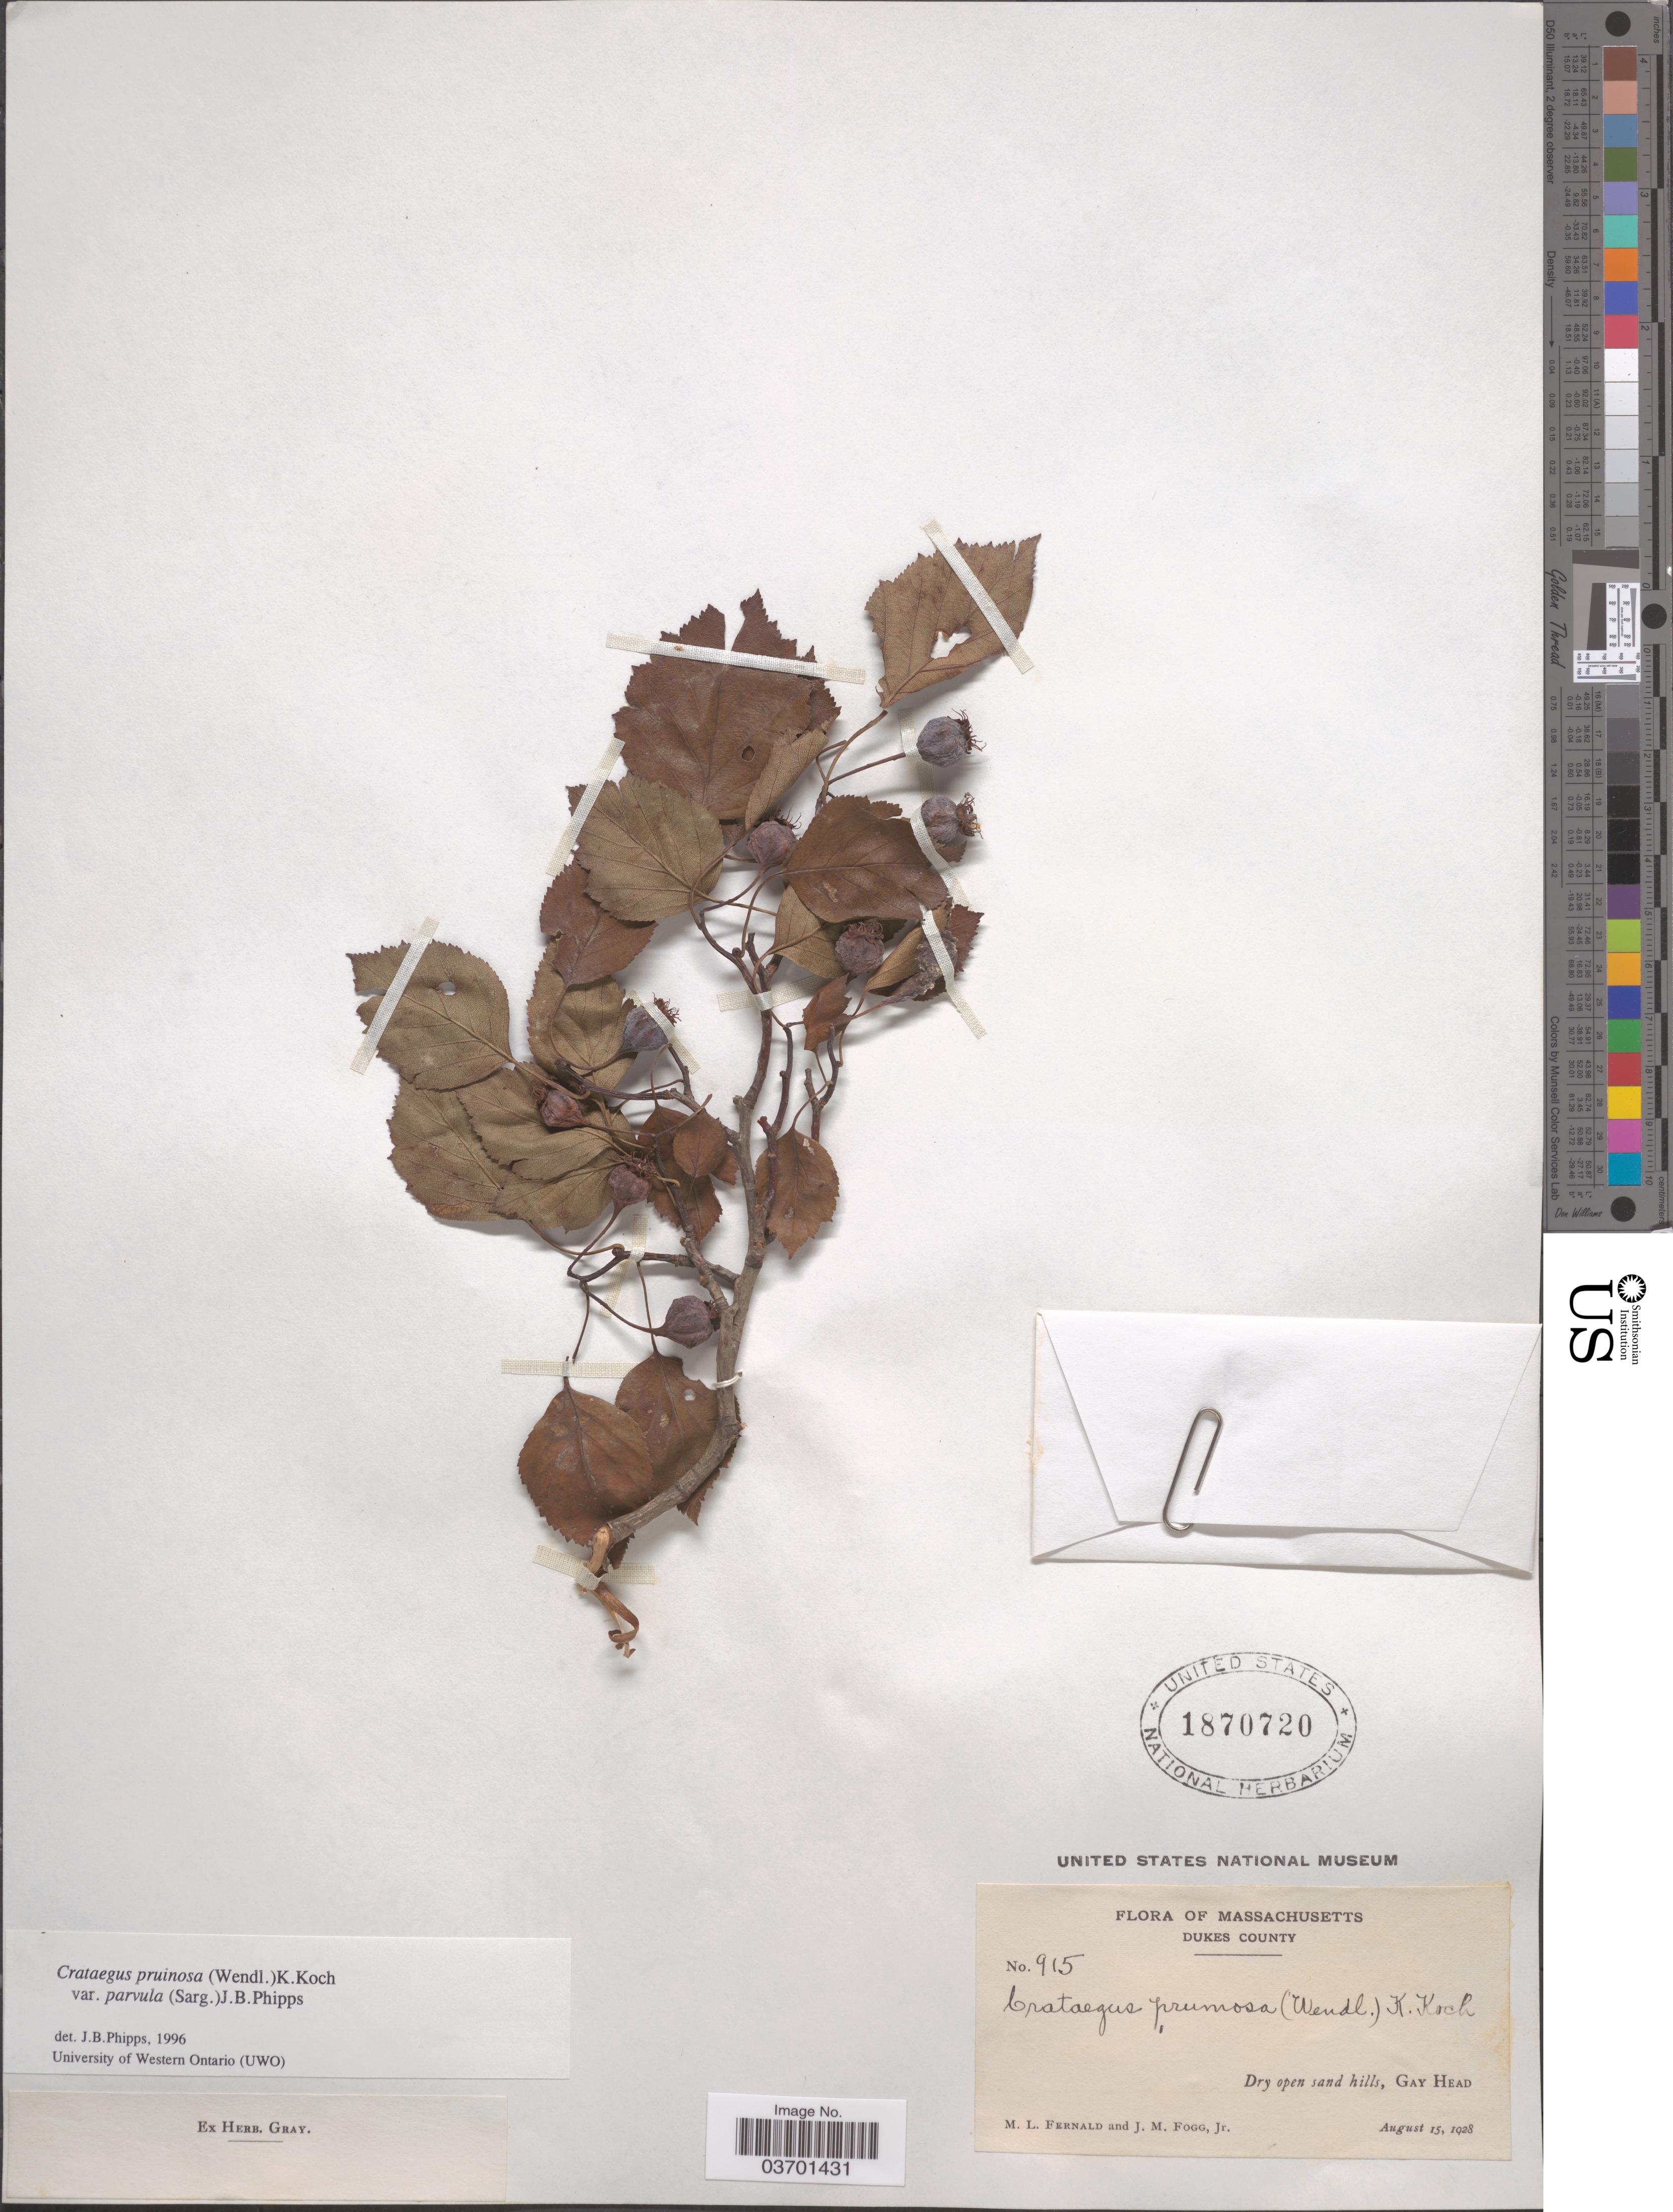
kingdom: Plantae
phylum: Tracheophyta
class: Magnoliopsida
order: Rosales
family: Rosaceae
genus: Crataegus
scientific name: Crataegus pruinosa var. parvula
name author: (Sarg.) J.B. Phipps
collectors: M. L. Fernald & J. Fogg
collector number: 915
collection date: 1928-08-15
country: United States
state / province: Massachusetts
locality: Dukes County. Gay Head.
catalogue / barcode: US 1870720